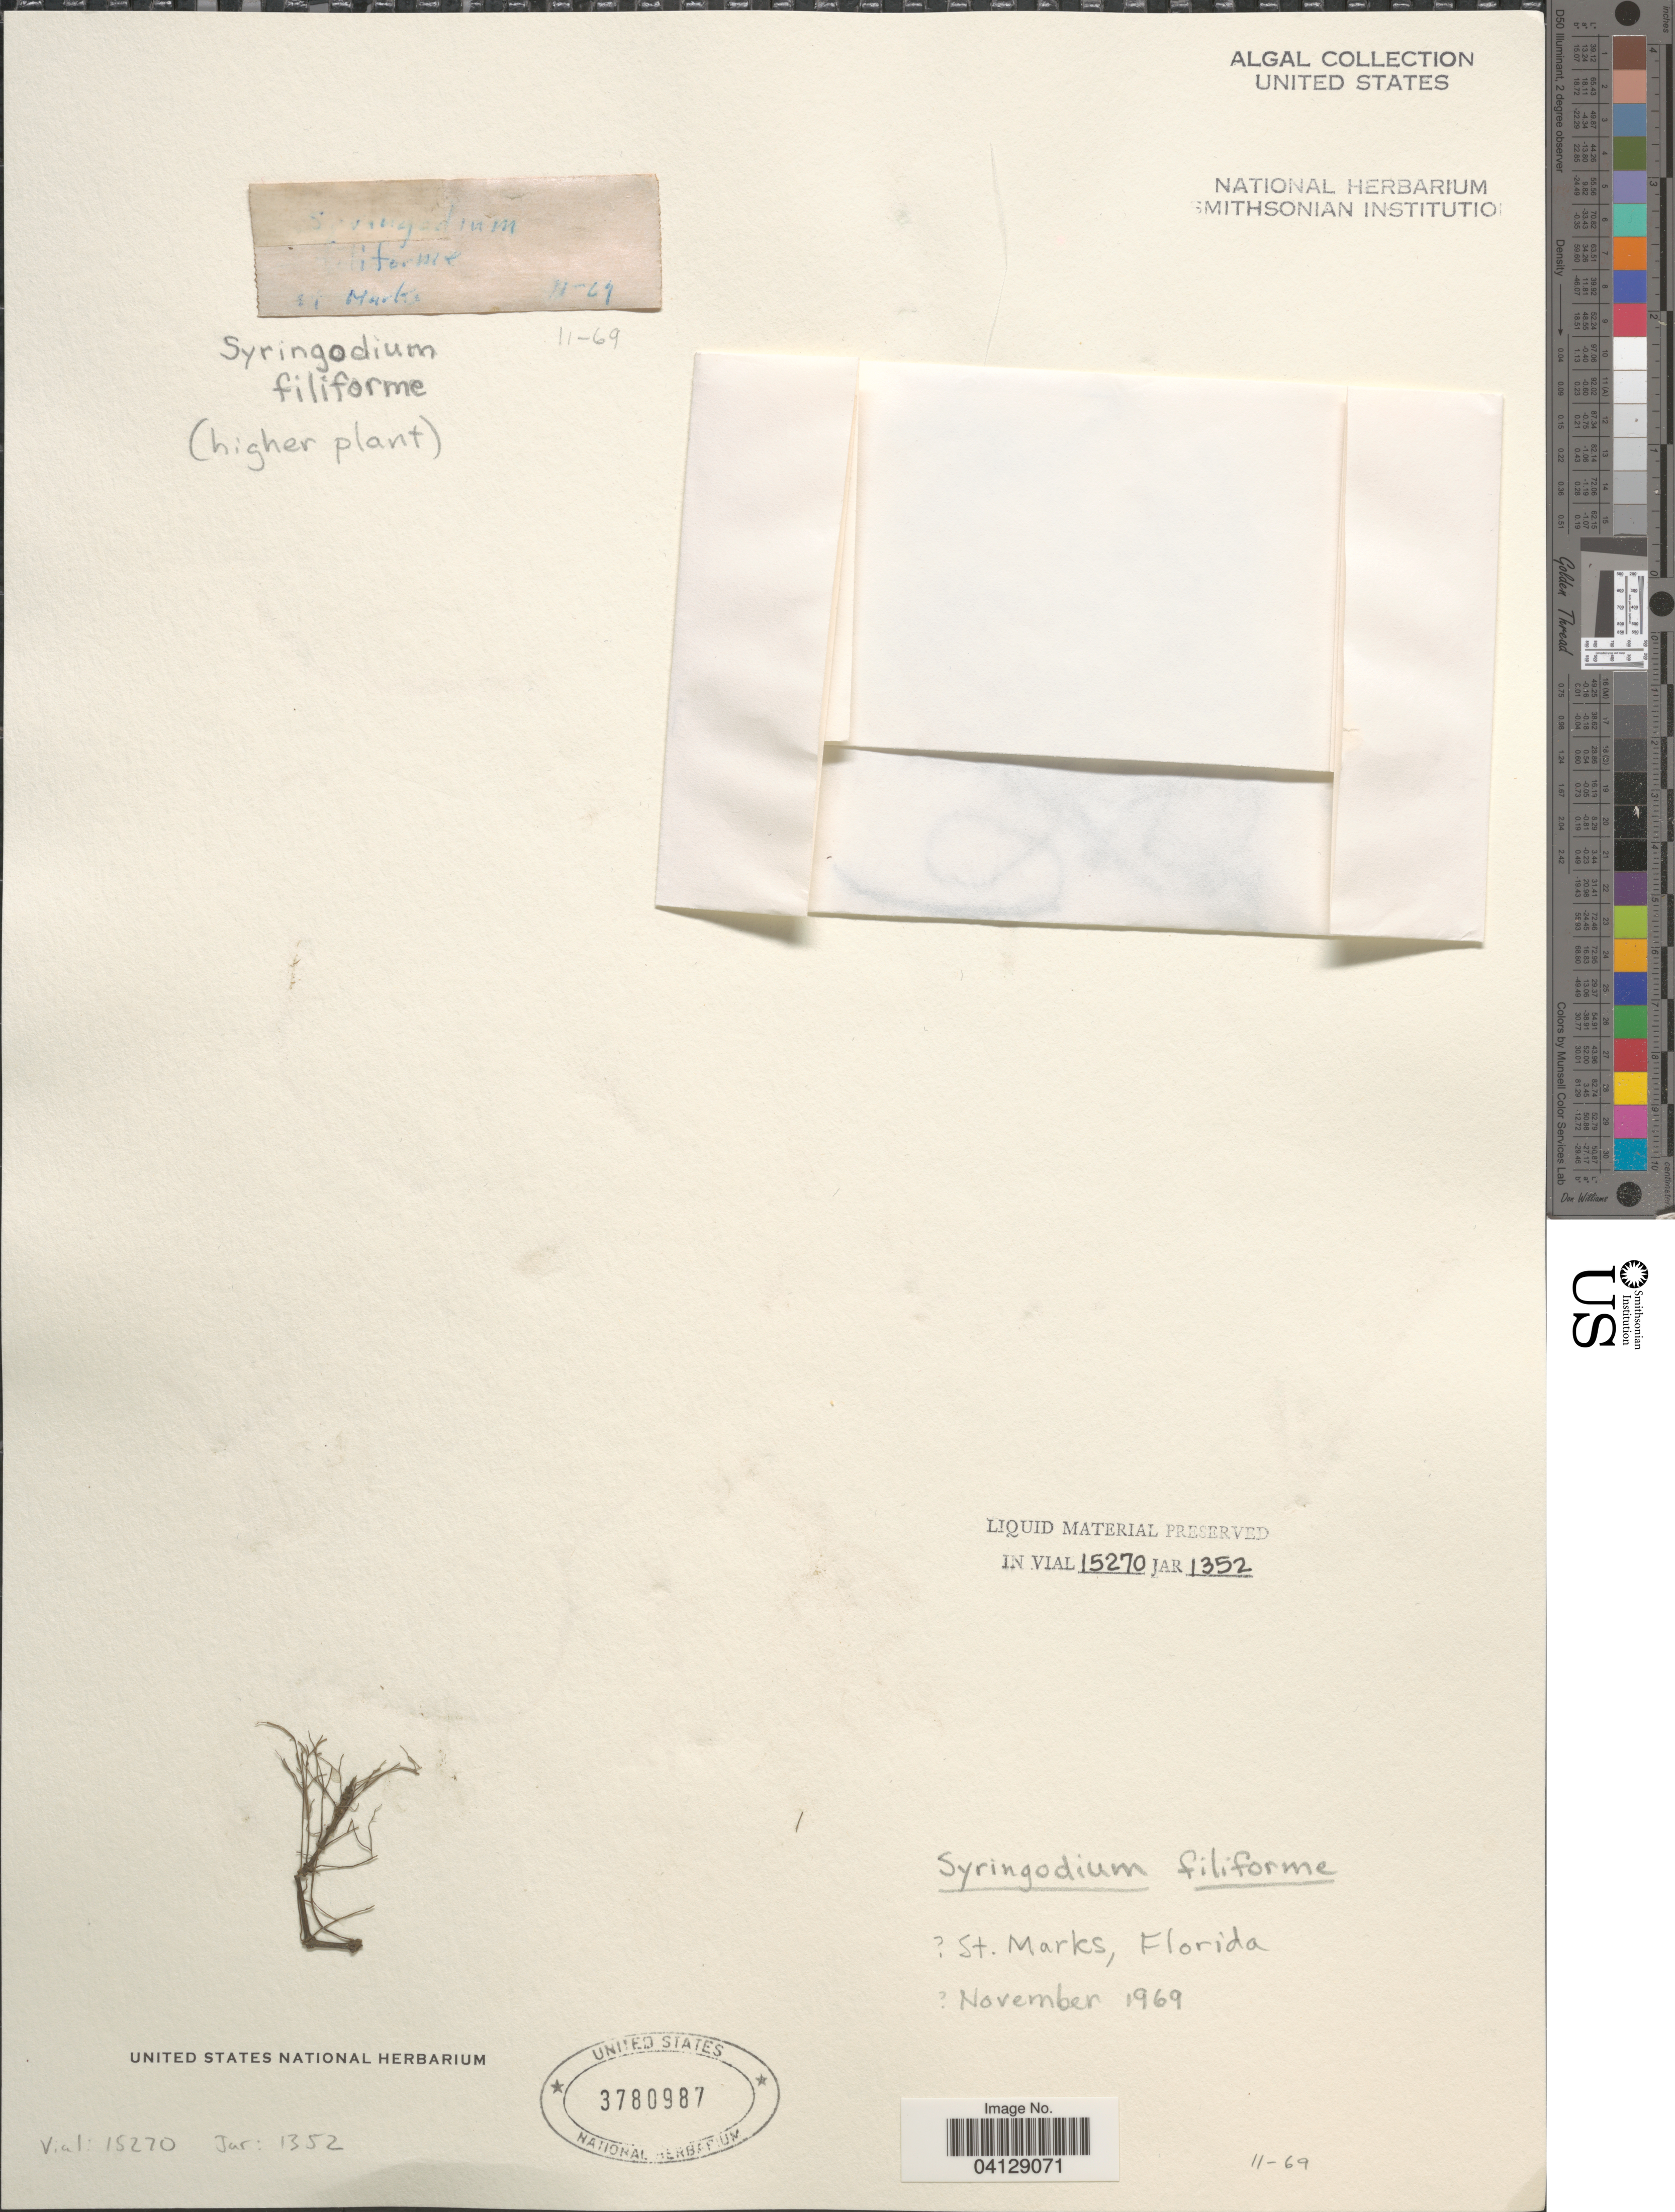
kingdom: Plantae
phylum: Tracheophyta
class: Liliopsida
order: Alismatales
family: Cymodoceaceae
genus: Syringodium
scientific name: Syringodium filiforme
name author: Kütz.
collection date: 1969-11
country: United States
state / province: Florida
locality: St. Marks.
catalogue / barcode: US 3780987